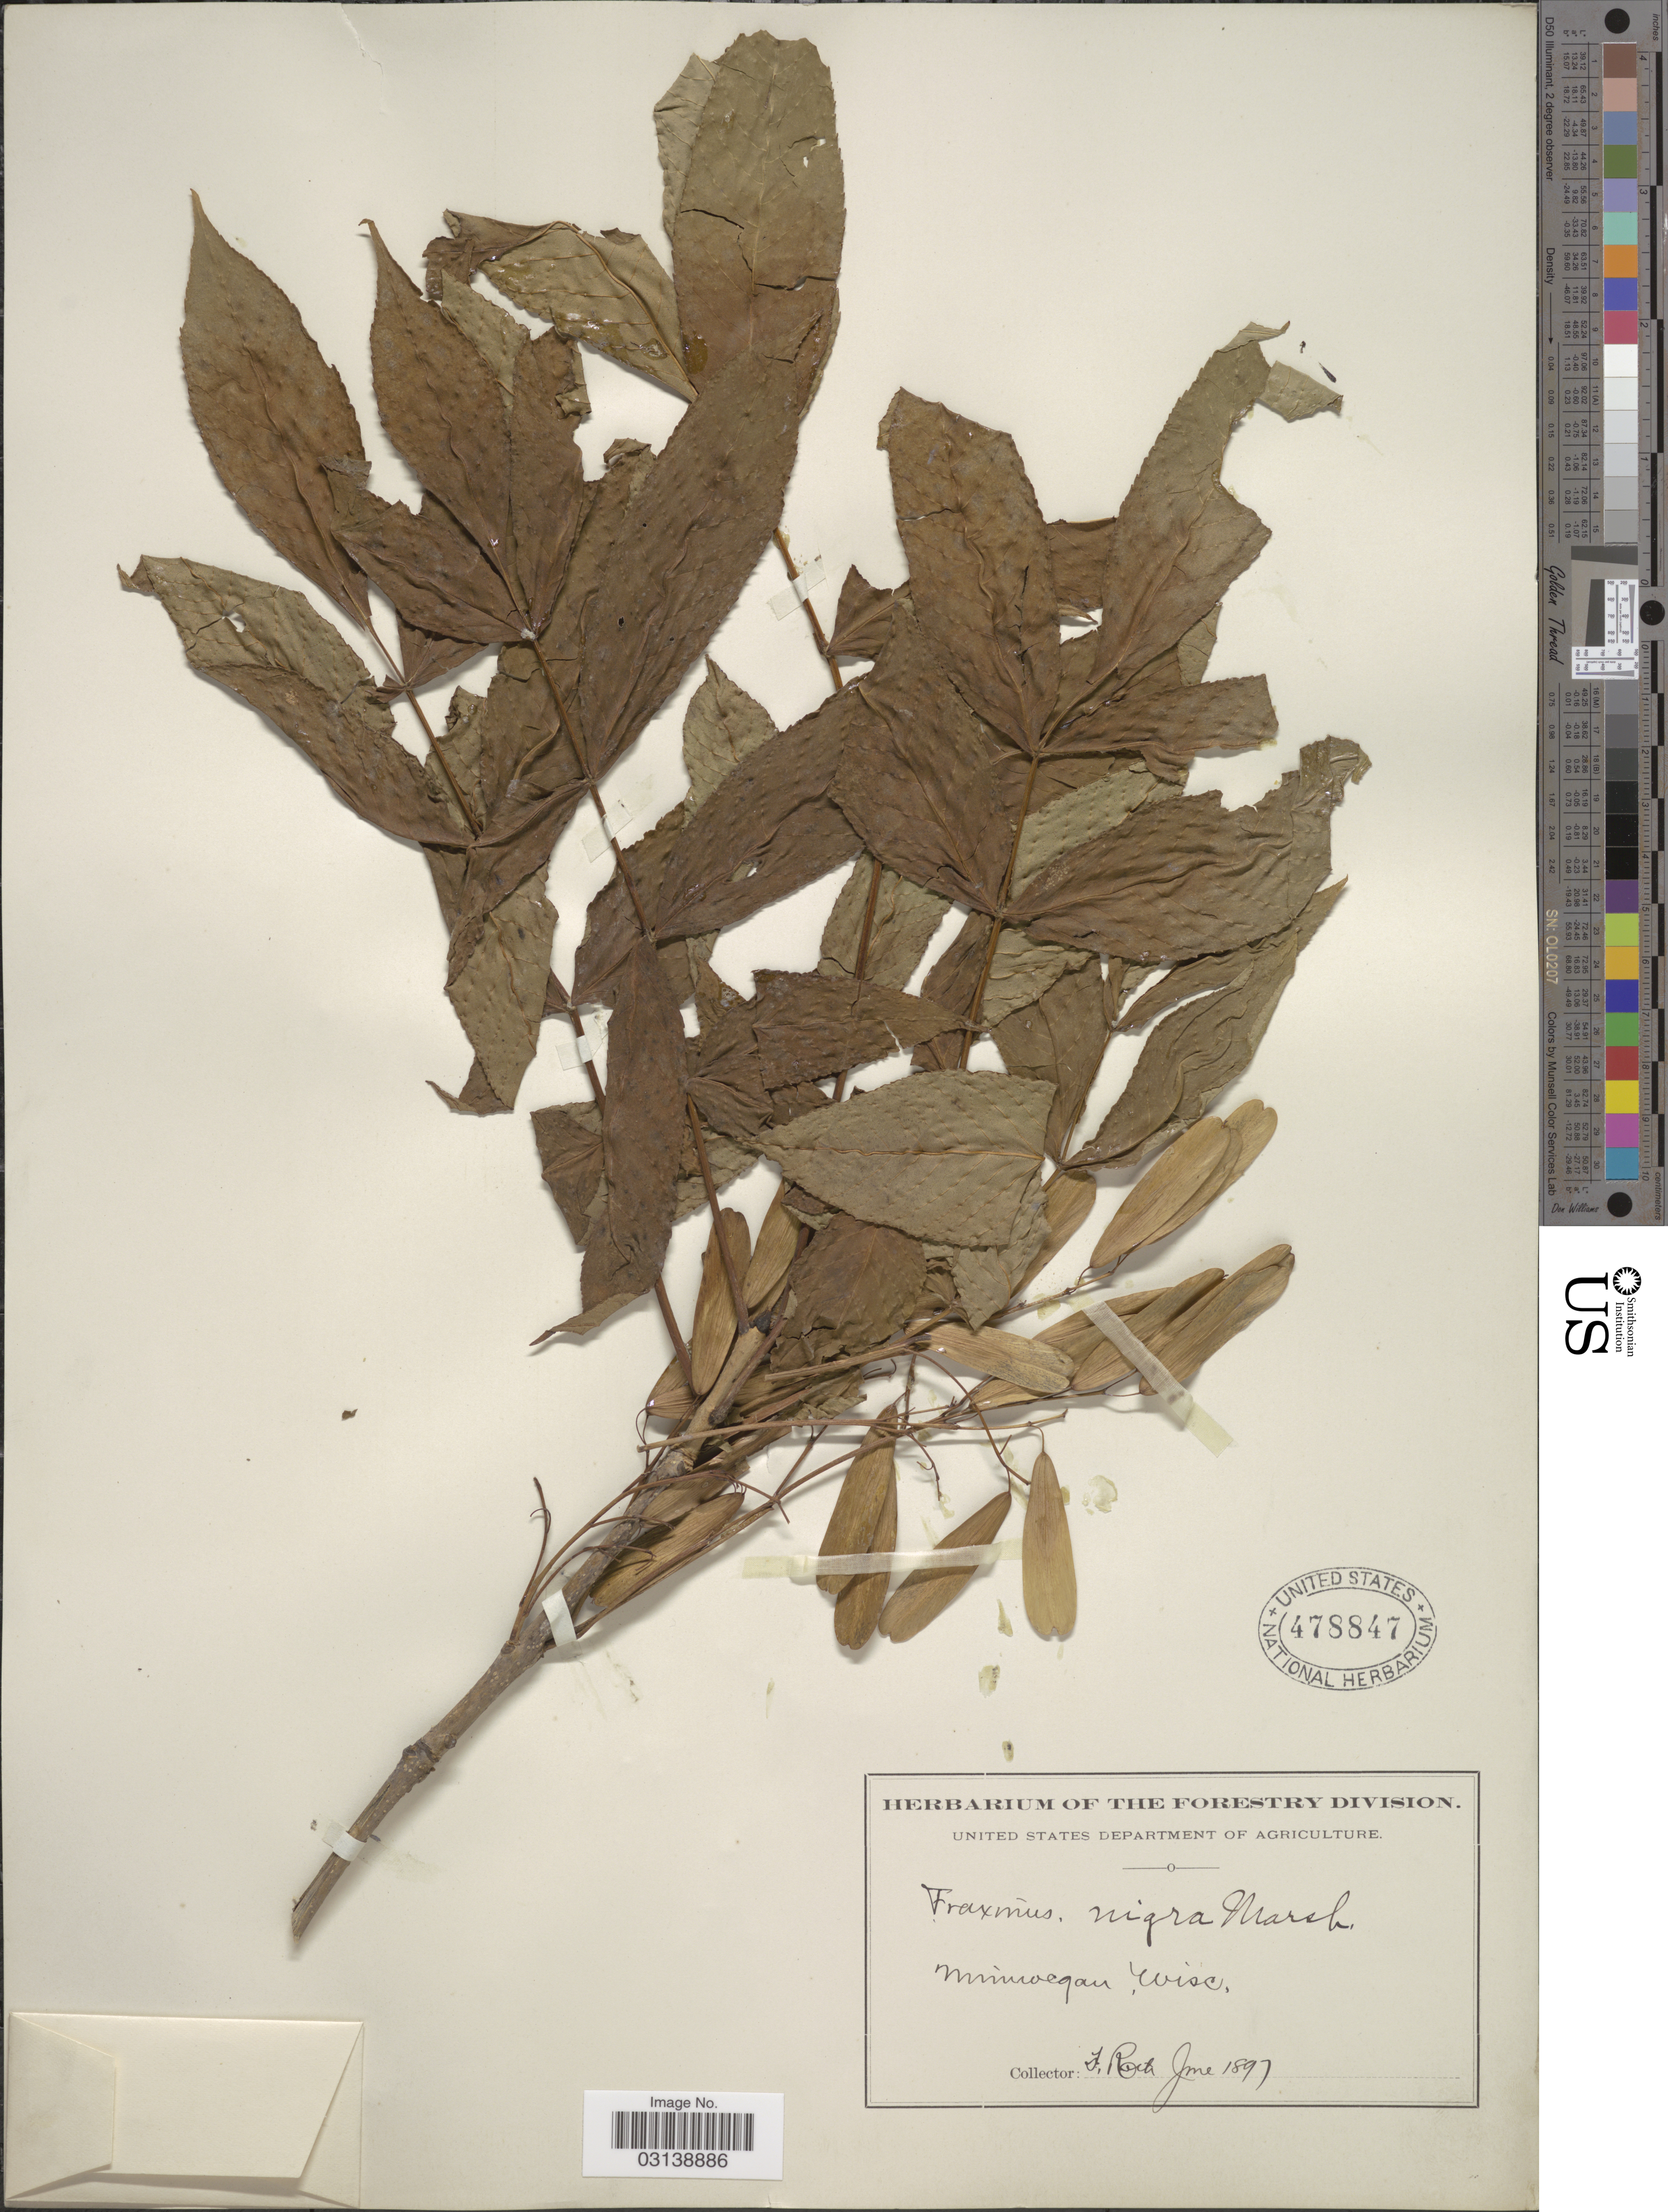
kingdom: Plantae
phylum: Tracheophyta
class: Magnoliopsida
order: Lamiales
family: Oleaceae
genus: Fraxinus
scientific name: Fraxinus nigra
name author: Marshall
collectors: F. Roth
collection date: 1897-06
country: United States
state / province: Wisconsin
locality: Minocqua.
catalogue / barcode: US 478847